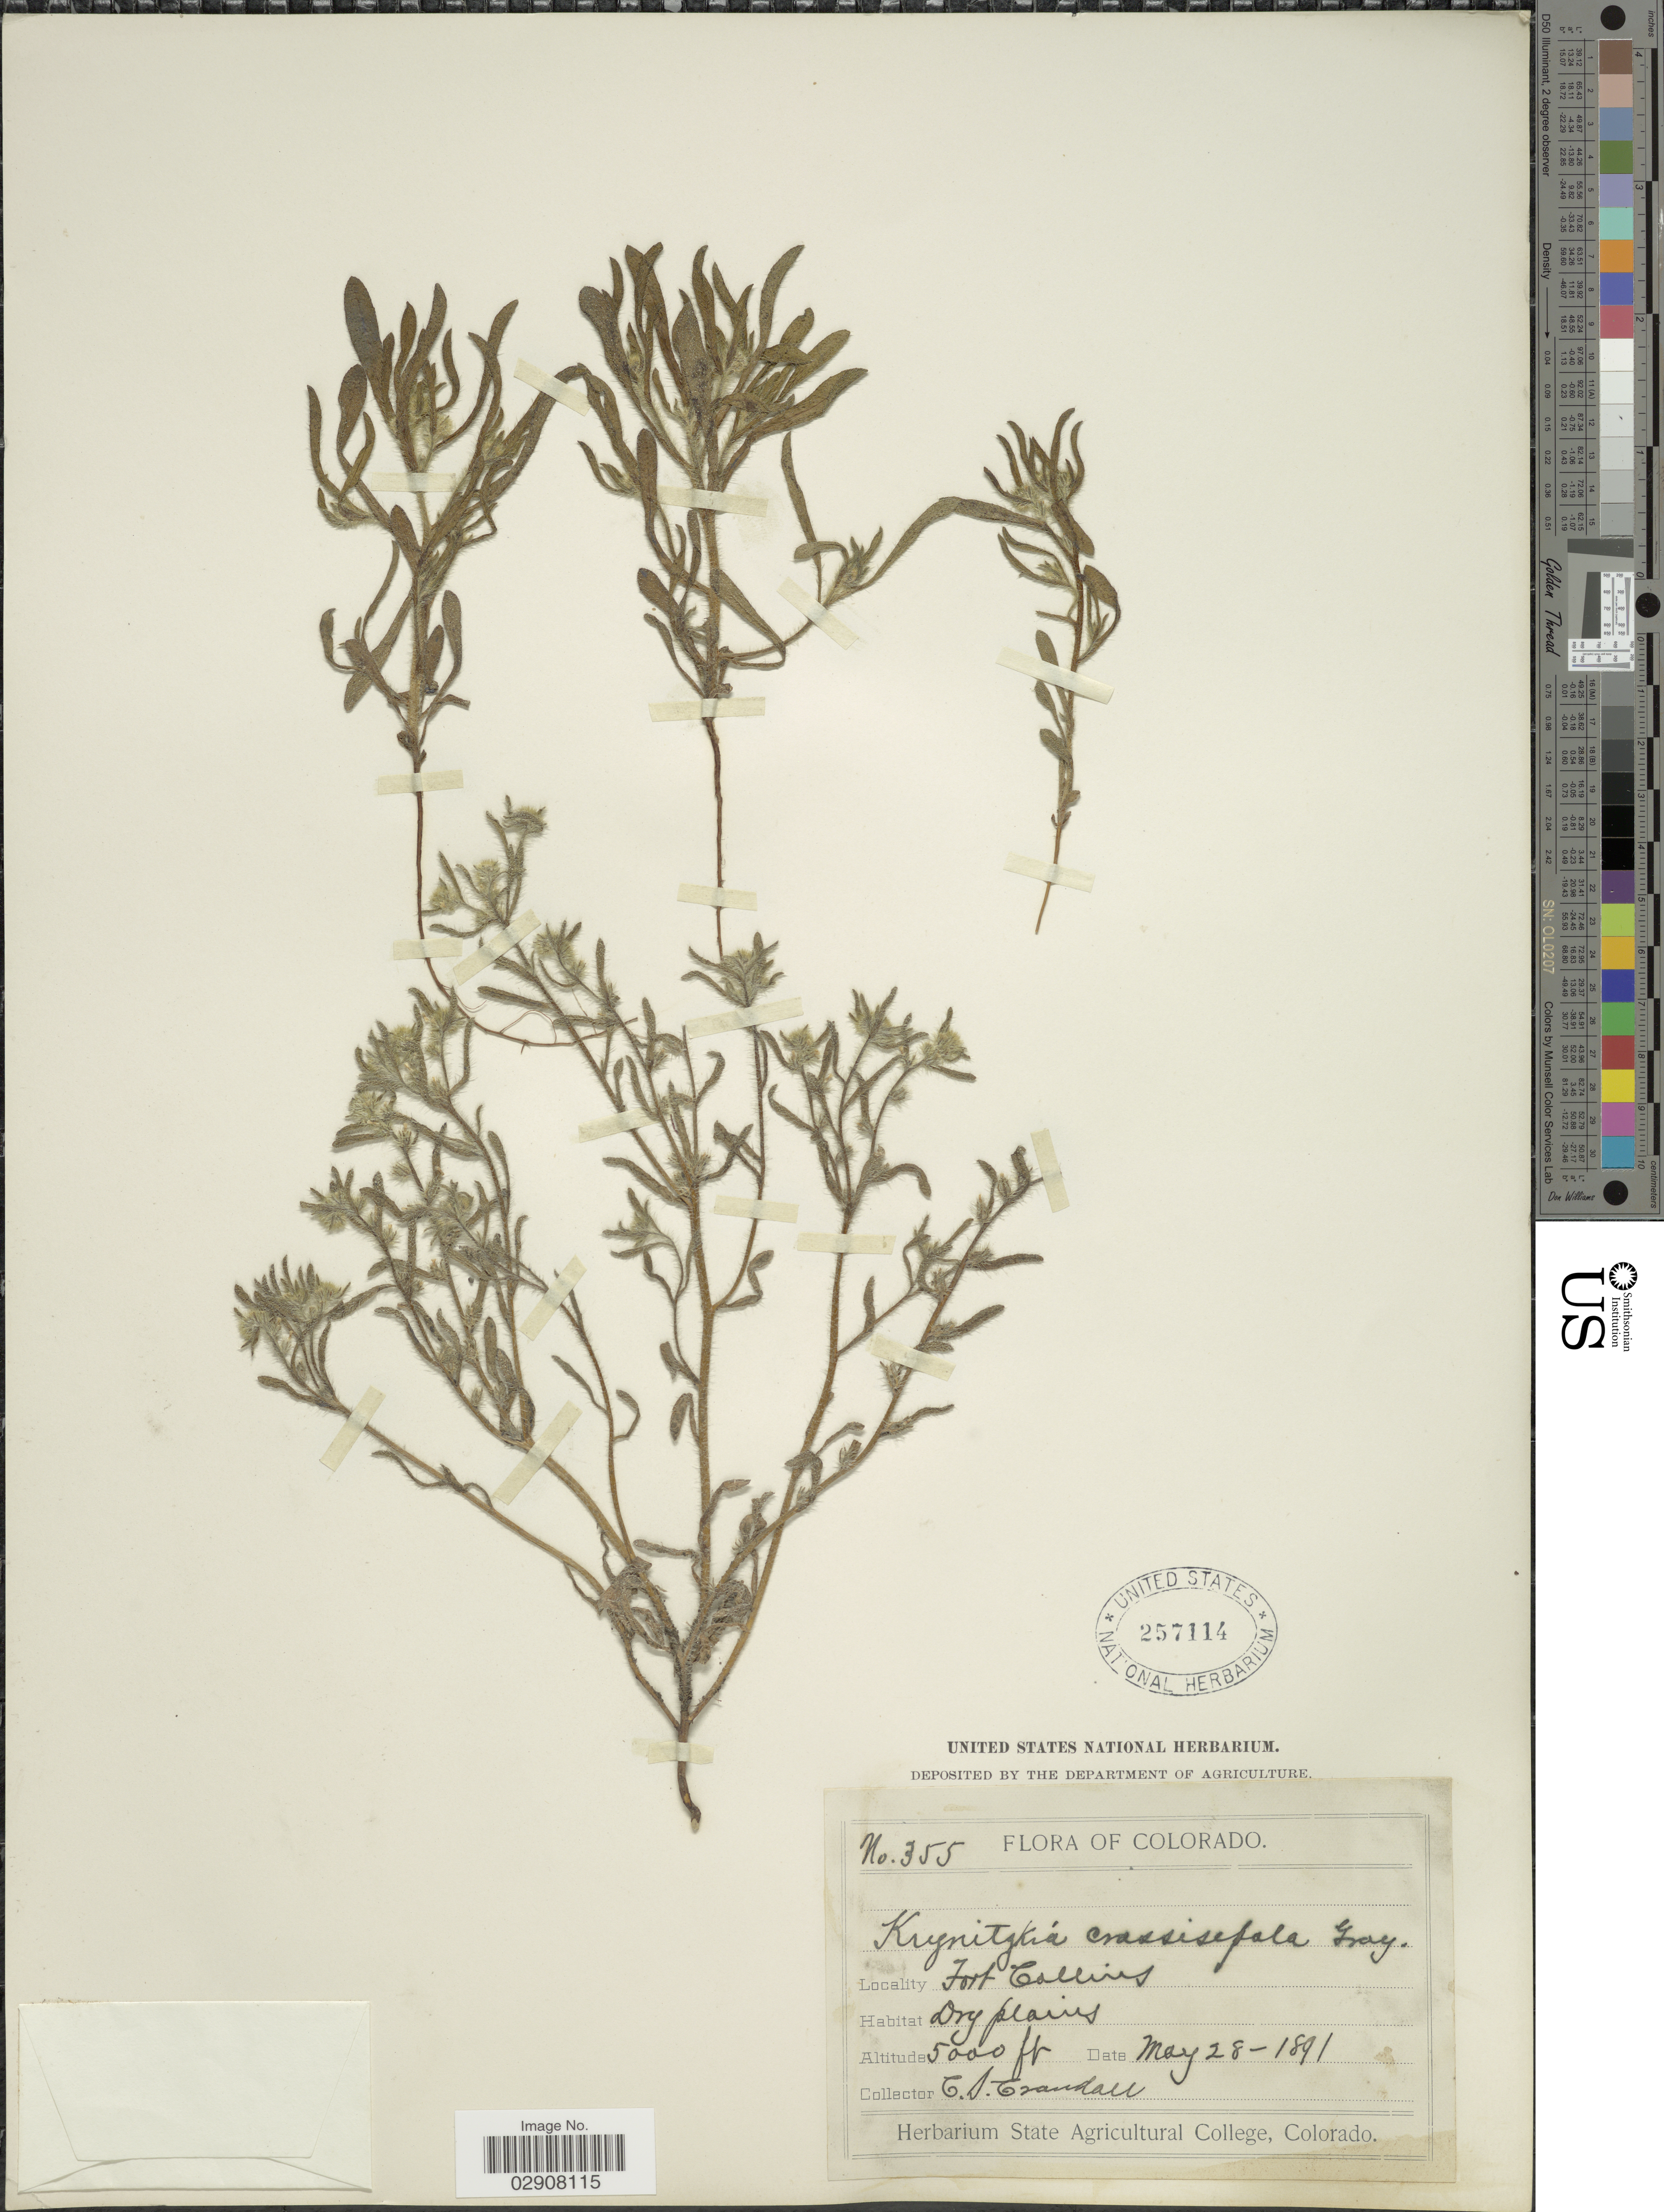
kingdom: Plantae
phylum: Tracheophyta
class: Magnoliopsida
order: Boraginales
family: Boraginaceae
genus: Cryptantha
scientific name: Cryptantha minima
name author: Rydb.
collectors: C. Grandall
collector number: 355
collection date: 1891-05-28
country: United States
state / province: Colorado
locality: Fort Collins.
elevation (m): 1524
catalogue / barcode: US 257114